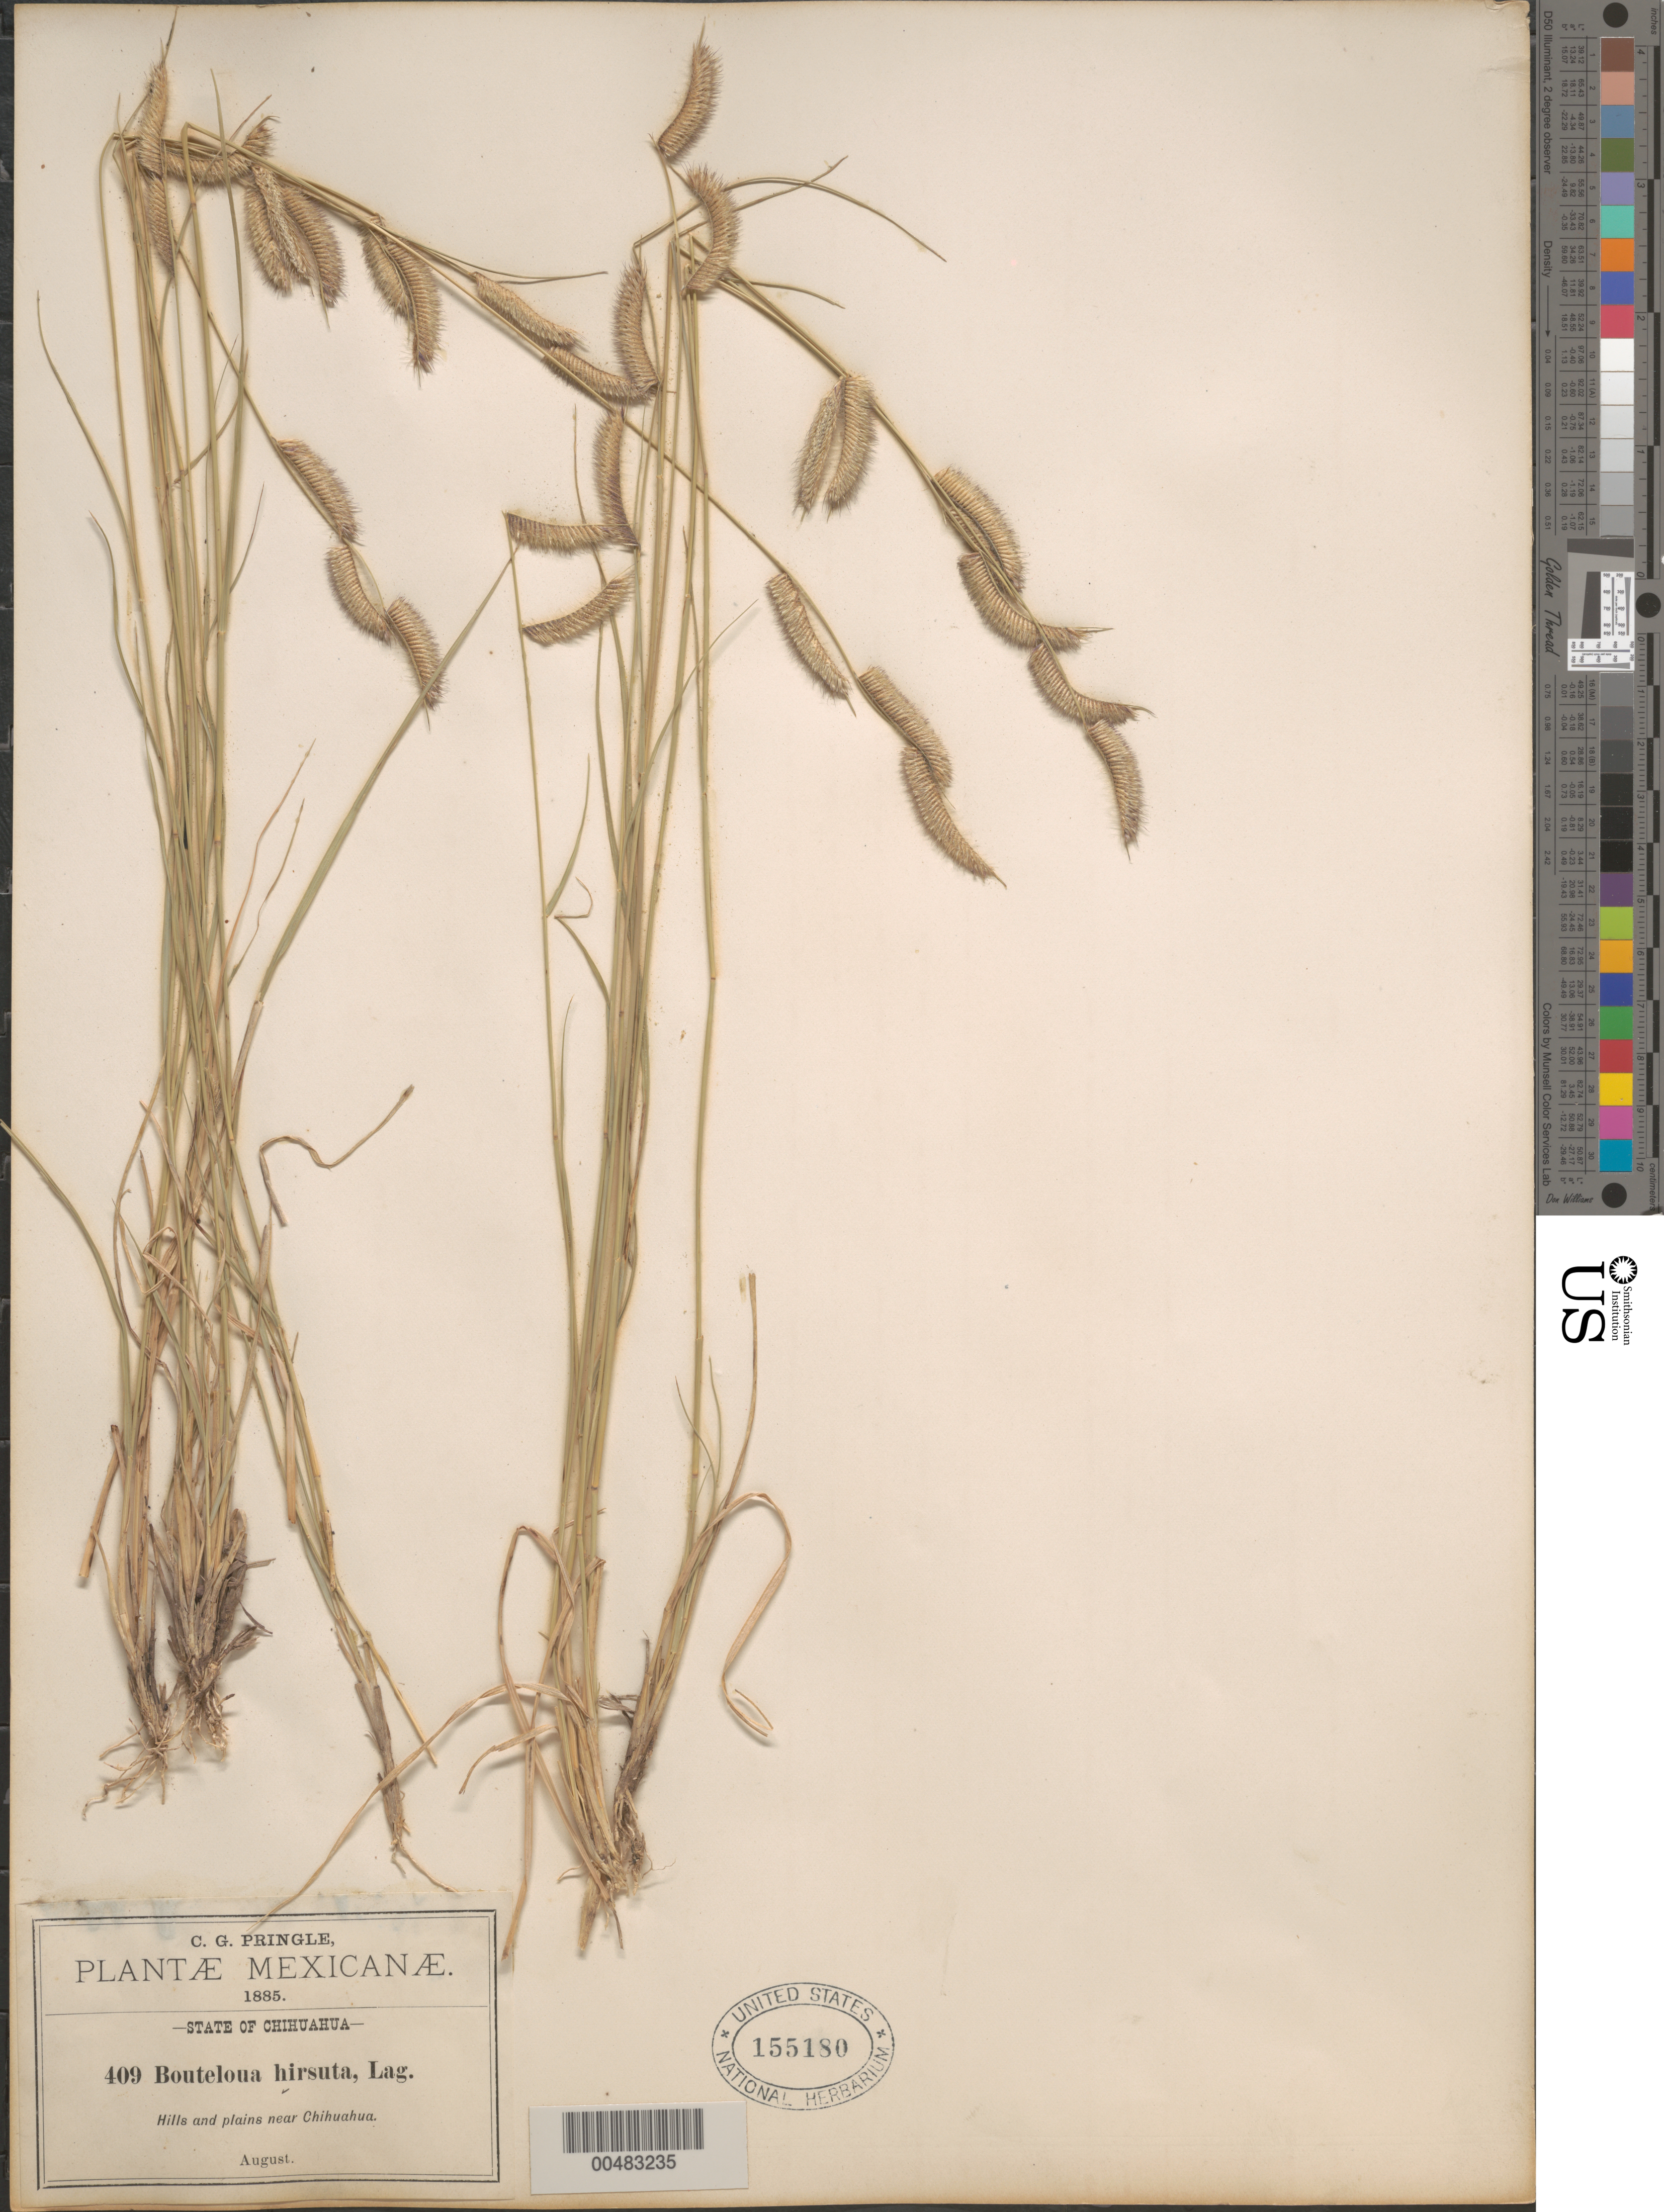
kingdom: Plantae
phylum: Tracheophyta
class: Liliopsida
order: Poales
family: Poaceae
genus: Bouteloua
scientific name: Bouteloua hirsuta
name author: Lag.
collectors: C. G. Pringle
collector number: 409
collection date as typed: Aug 1885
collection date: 1885-08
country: Mexico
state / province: Chihuahua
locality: Hills and plains near Chihuahua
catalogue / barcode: US 155180